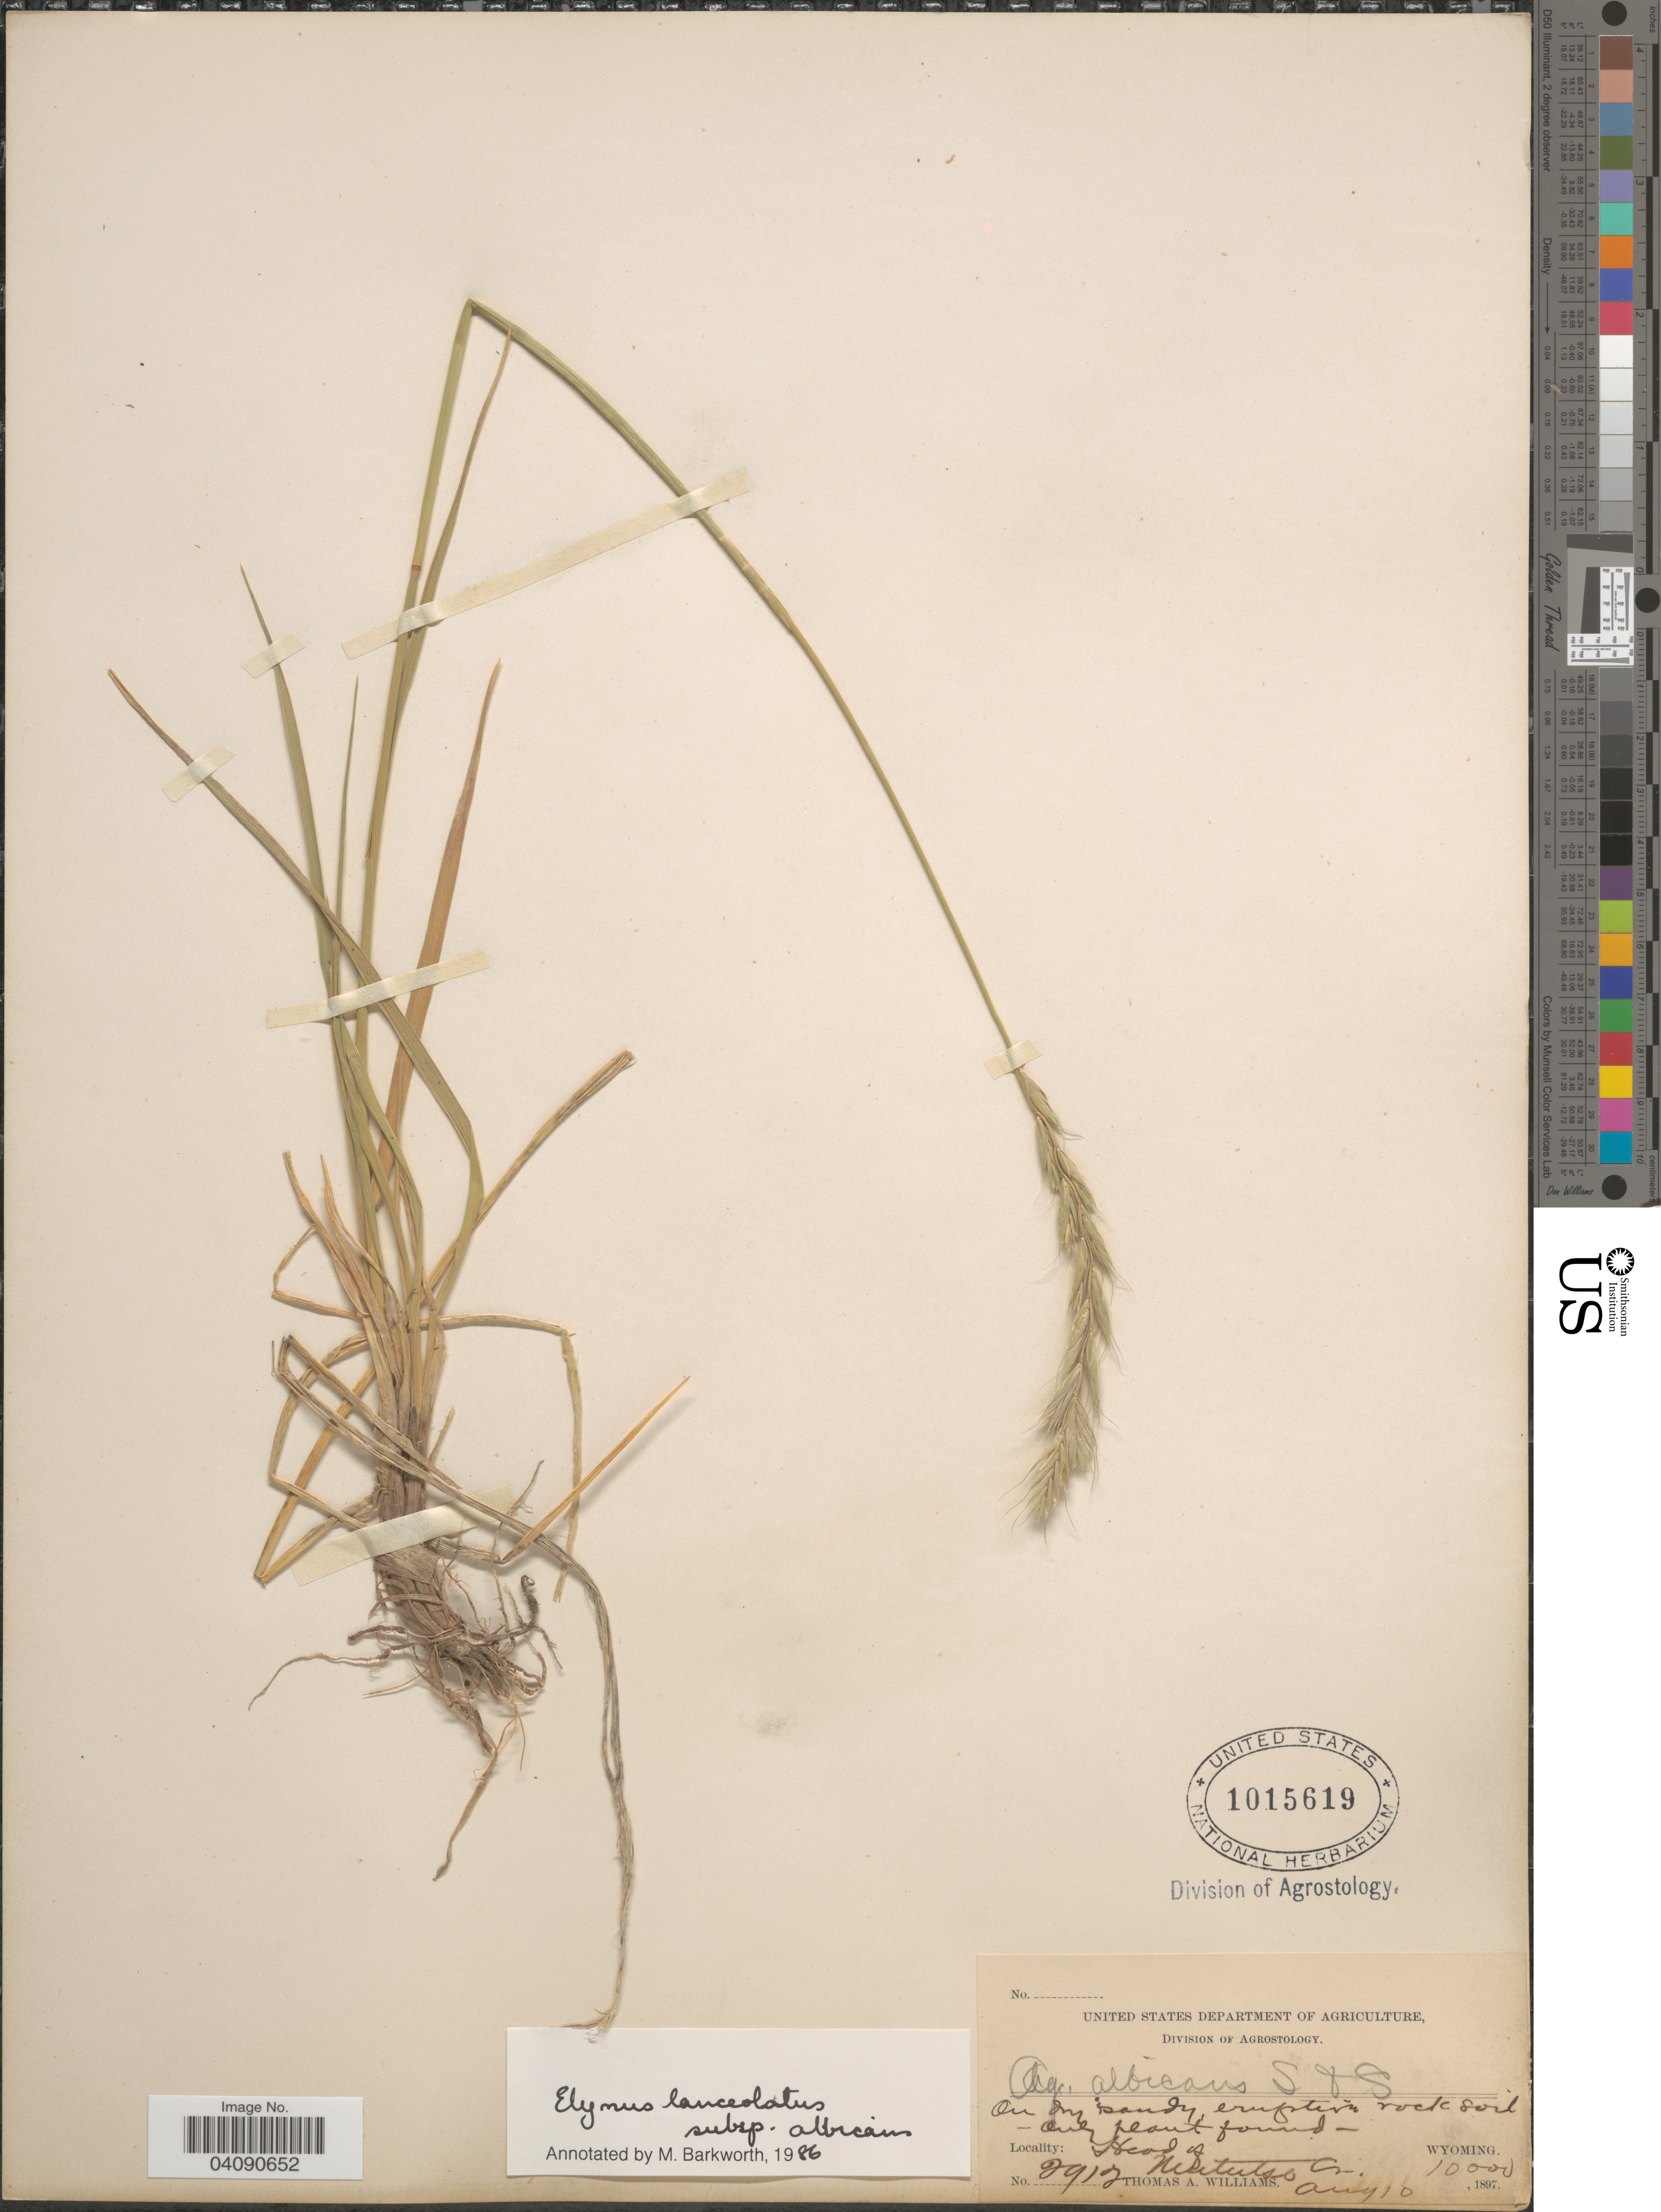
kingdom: Plantae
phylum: Tracheophyta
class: Liliopsida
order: Poales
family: Poaceae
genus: Elymus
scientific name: Elymus albicans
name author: (Scribn. & J.G. Sm.) Á. Löve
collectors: T. A. Williams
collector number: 2417*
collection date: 1897-08-10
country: United States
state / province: Wyoming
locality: Head of Mateetse Cr.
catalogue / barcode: US 1015619